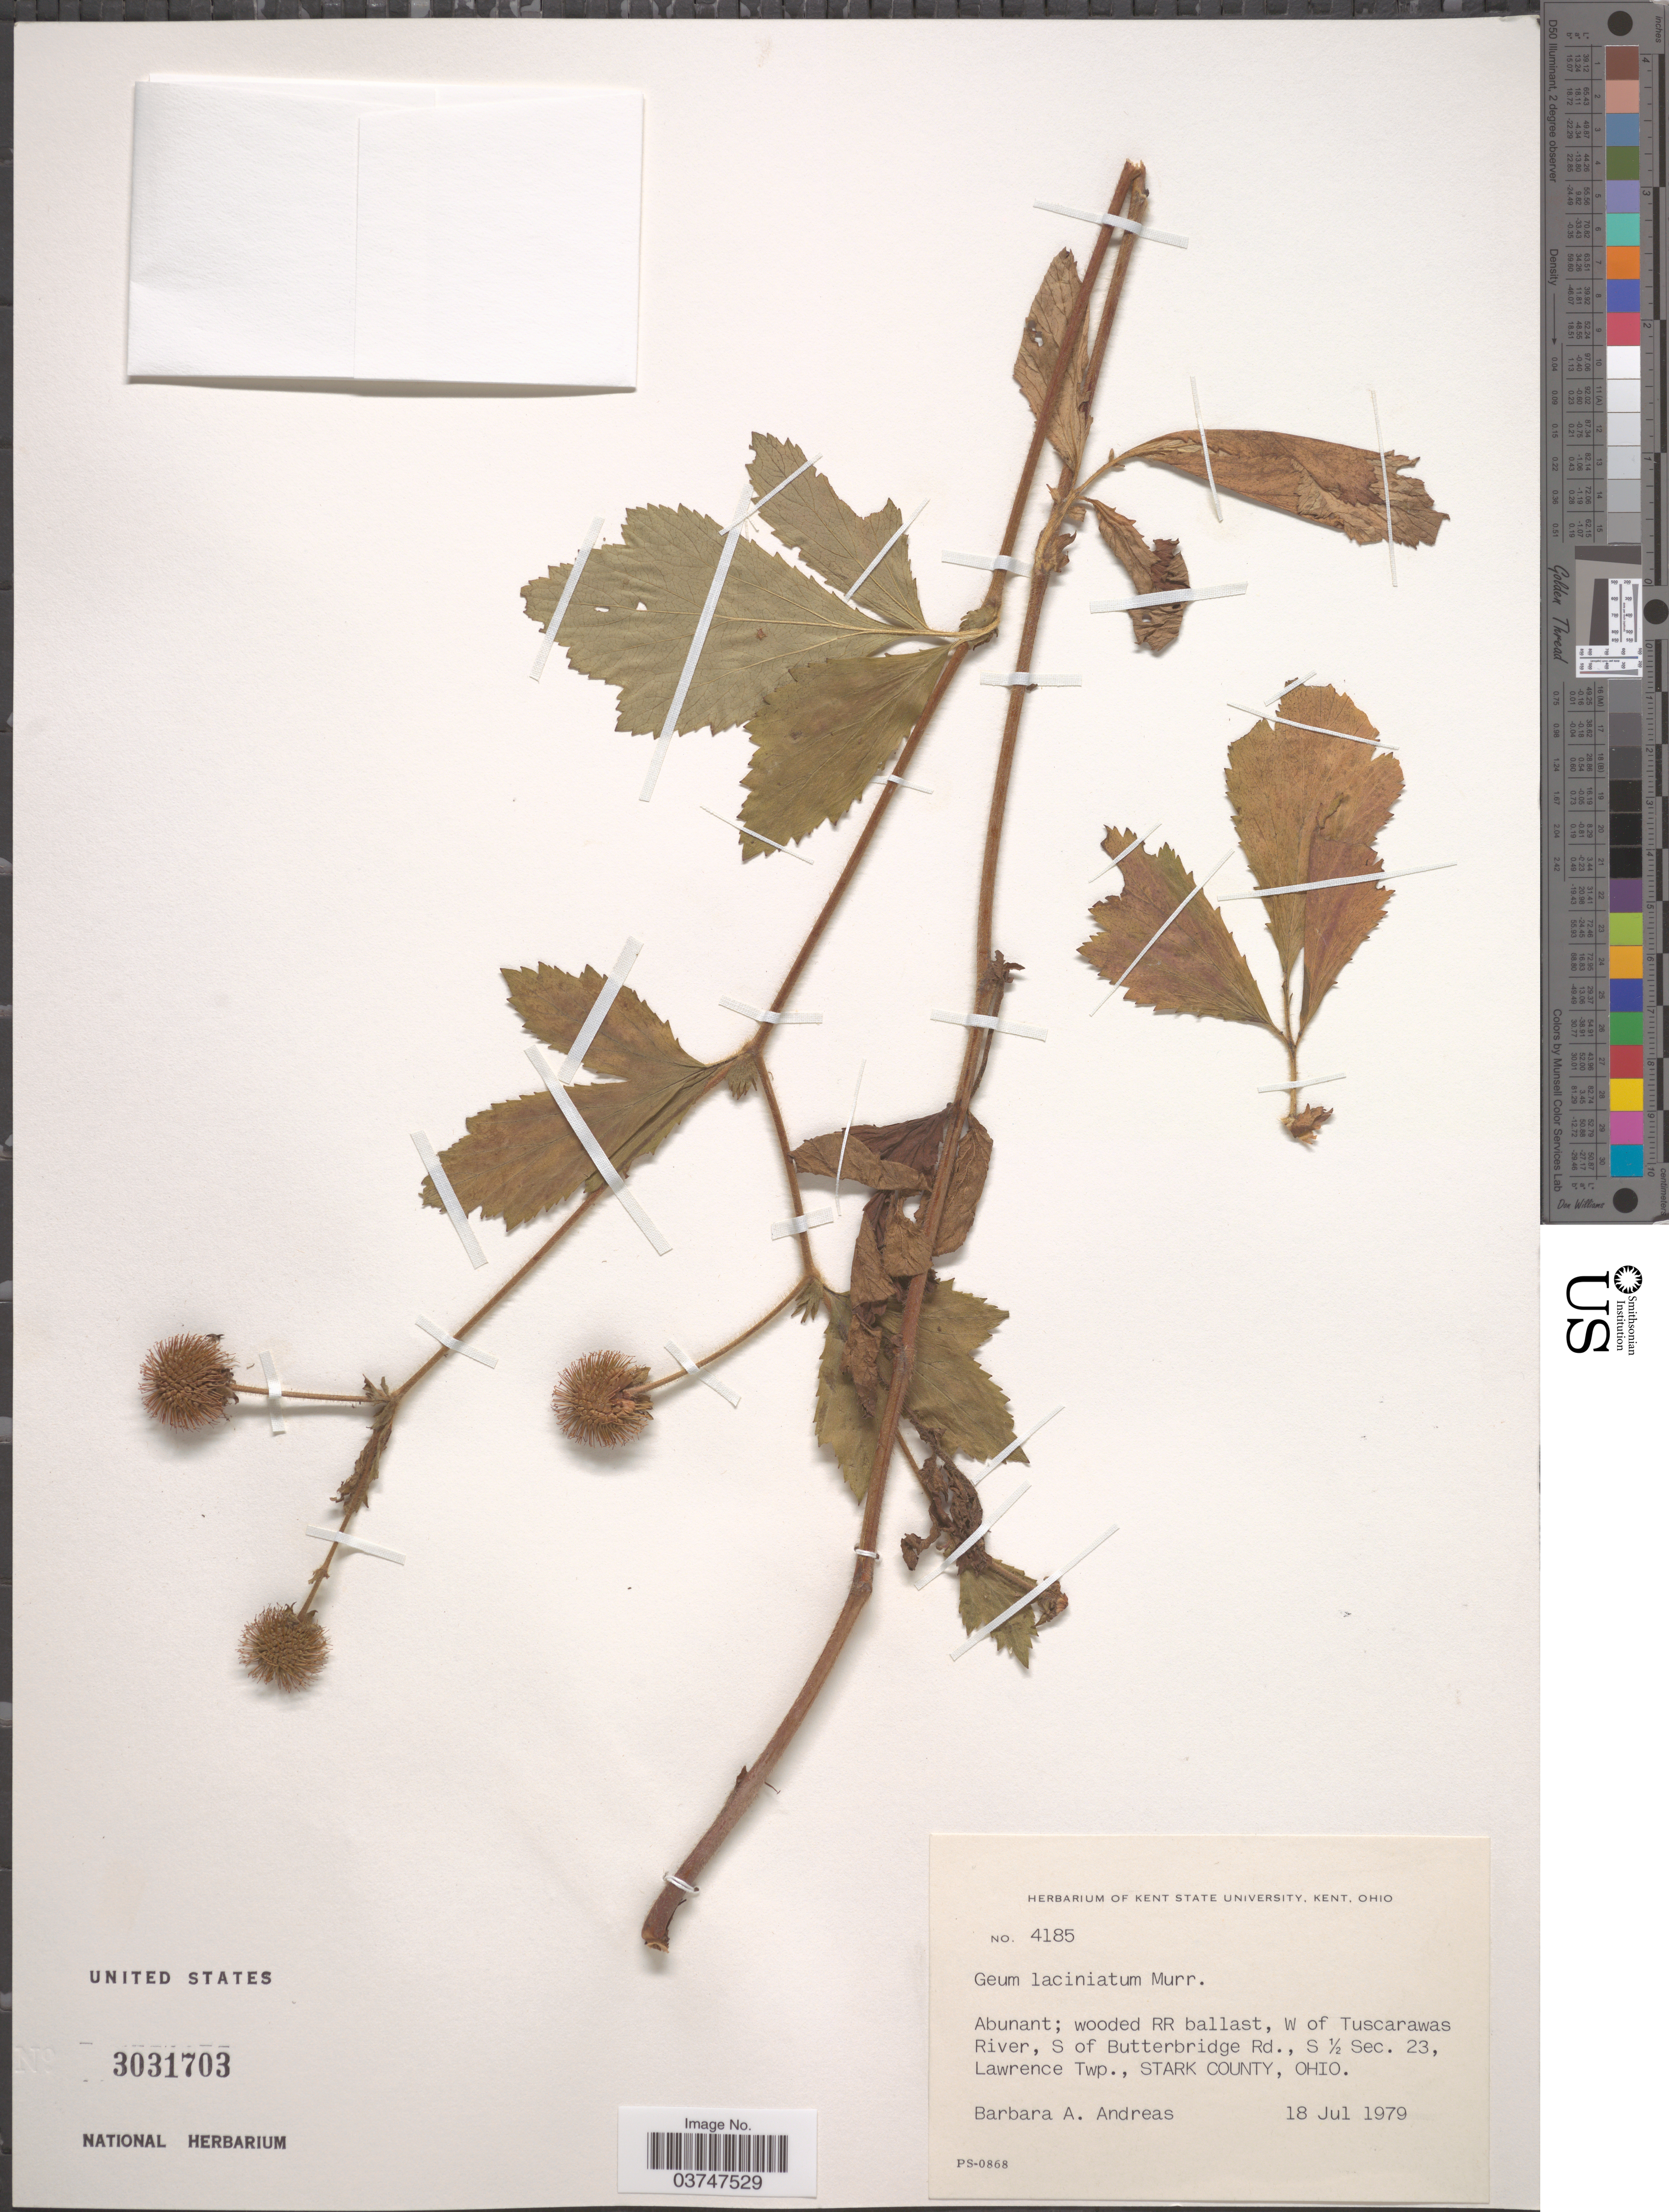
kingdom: Plantae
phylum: Tracheophyta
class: Magnoliopsida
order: Rosales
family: Rosaceae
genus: Geum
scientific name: Geum laciniatum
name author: Murr.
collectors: B. A. Andreas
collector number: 4185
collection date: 1979-07-18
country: United States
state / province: Ohio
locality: Wooded RR ballast, W of Tuscarawas River, S of Butterbridge Rd., S ½ Sec. 23, Lawrence Twp., Stark County.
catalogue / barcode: US 3031703